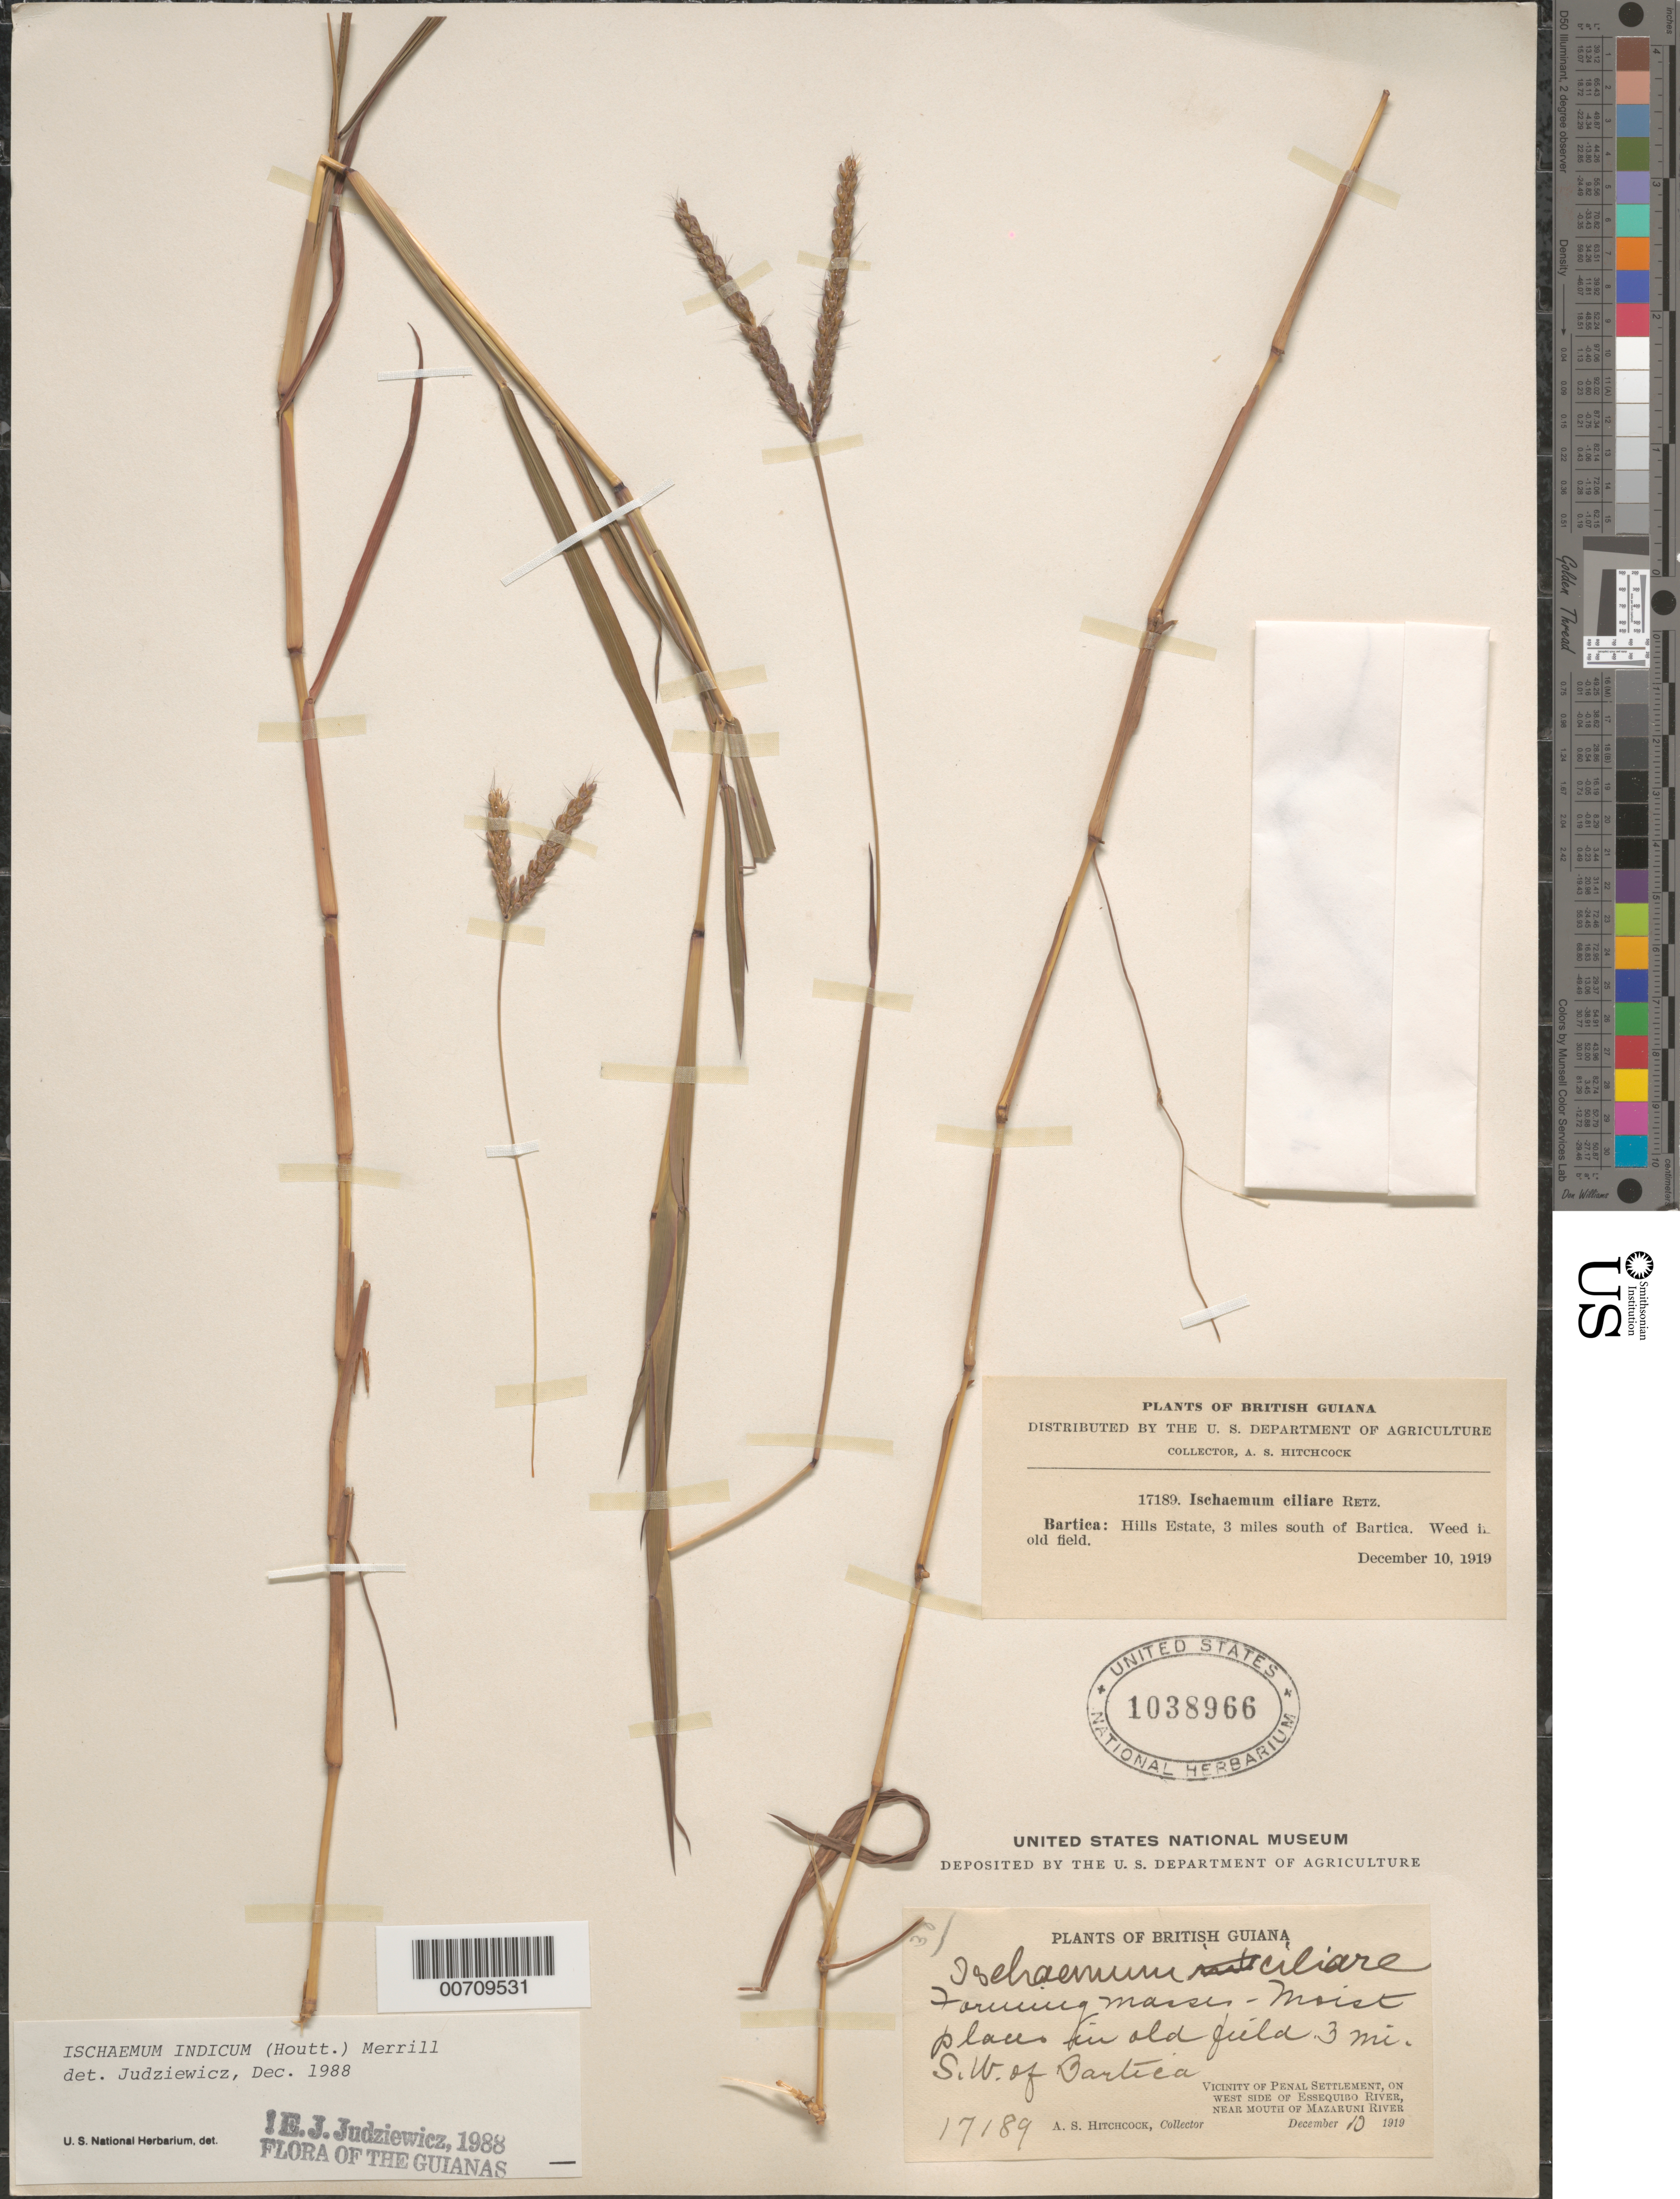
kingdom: Plantae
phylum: Tracheophyta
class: Liliopsida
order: Poales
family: Poaceae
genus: Ischaemum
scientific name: Ischaemum ciliare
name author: Retz.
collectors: A. S. Hitchcock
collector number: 17189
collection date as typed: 10-Dec-19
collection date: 1919-12-10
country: Guyana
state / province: Cuyuni-Mazaruni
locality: Penal Settlement, vic., W side of Essequibo River, near mouth of Mazaruni R., 3 mi SW of Bartica, Hill's Estate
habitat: Moist places in old field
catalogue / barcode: US 1038966